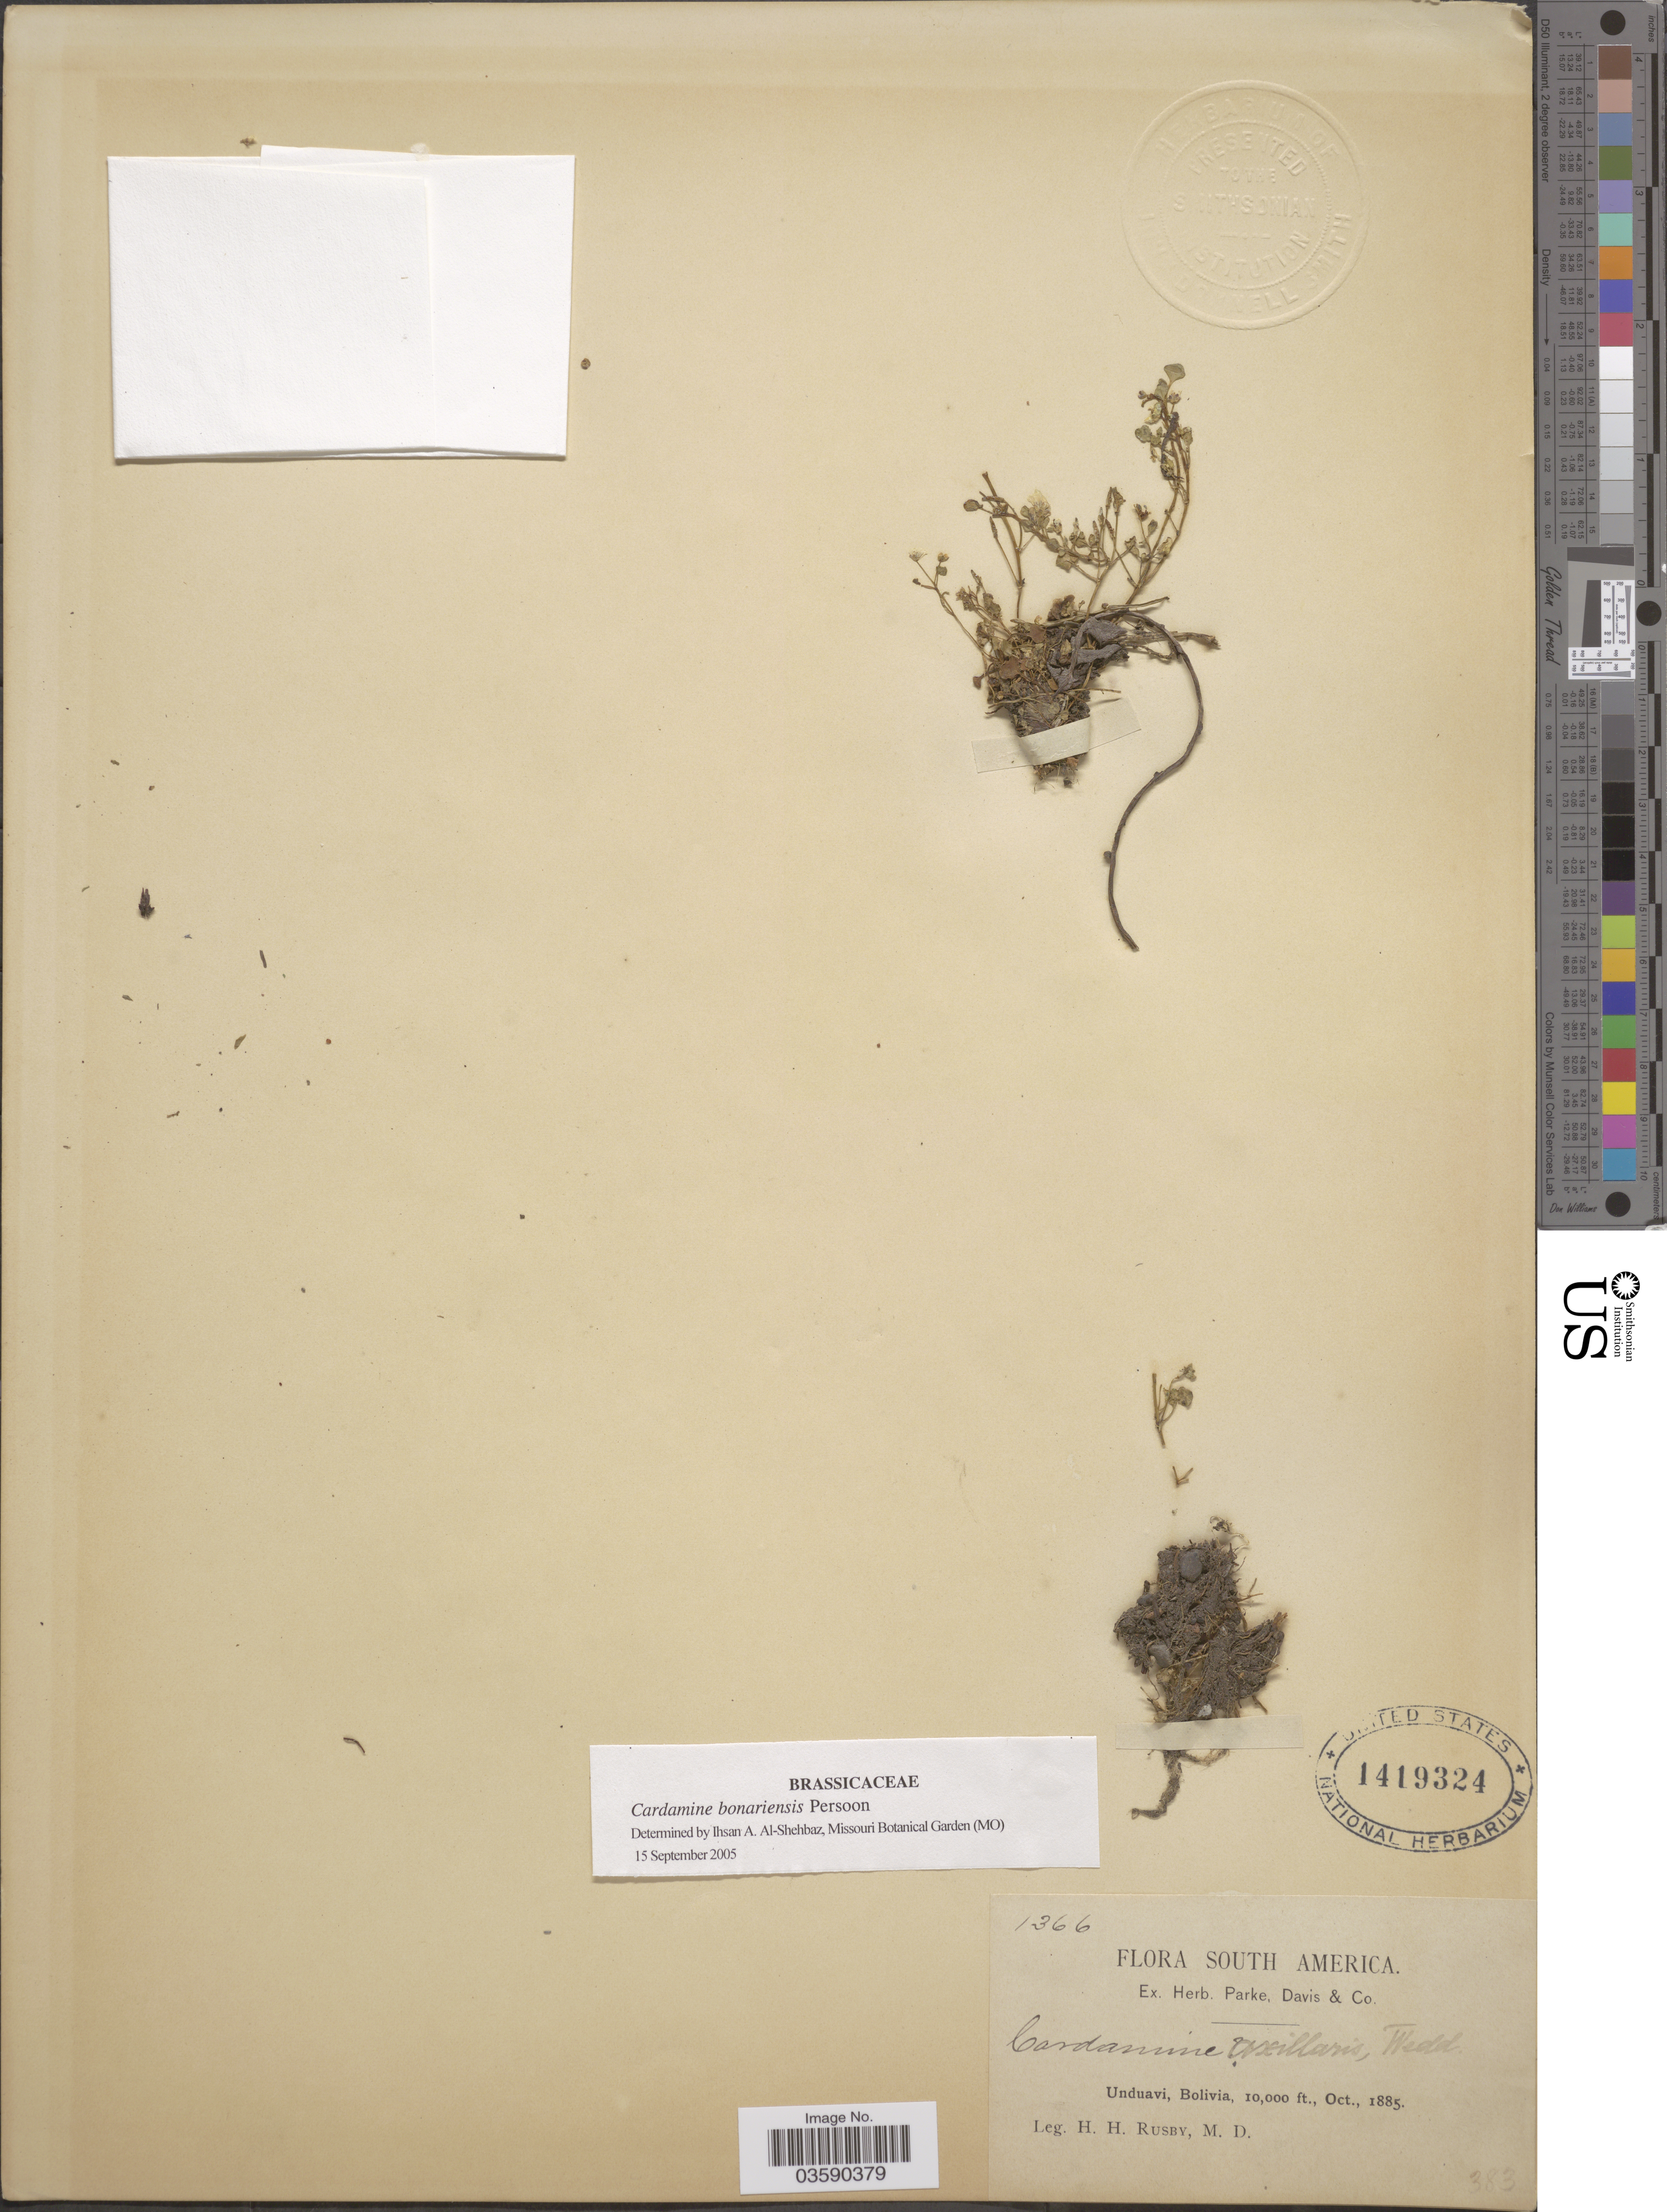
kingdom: Plantae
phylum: Tracheophyta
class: Magnoliopsida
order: Brassicales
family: Brassicaceae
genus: Cardamine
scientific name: Cardamine bonariensis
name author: Pers.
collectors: H. H. Rusby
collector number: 1366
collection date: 1885-10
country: Bolivia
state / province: La Paz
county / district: Nor Yungas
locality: Unduavi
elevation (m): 3048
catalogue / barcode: US 1419324